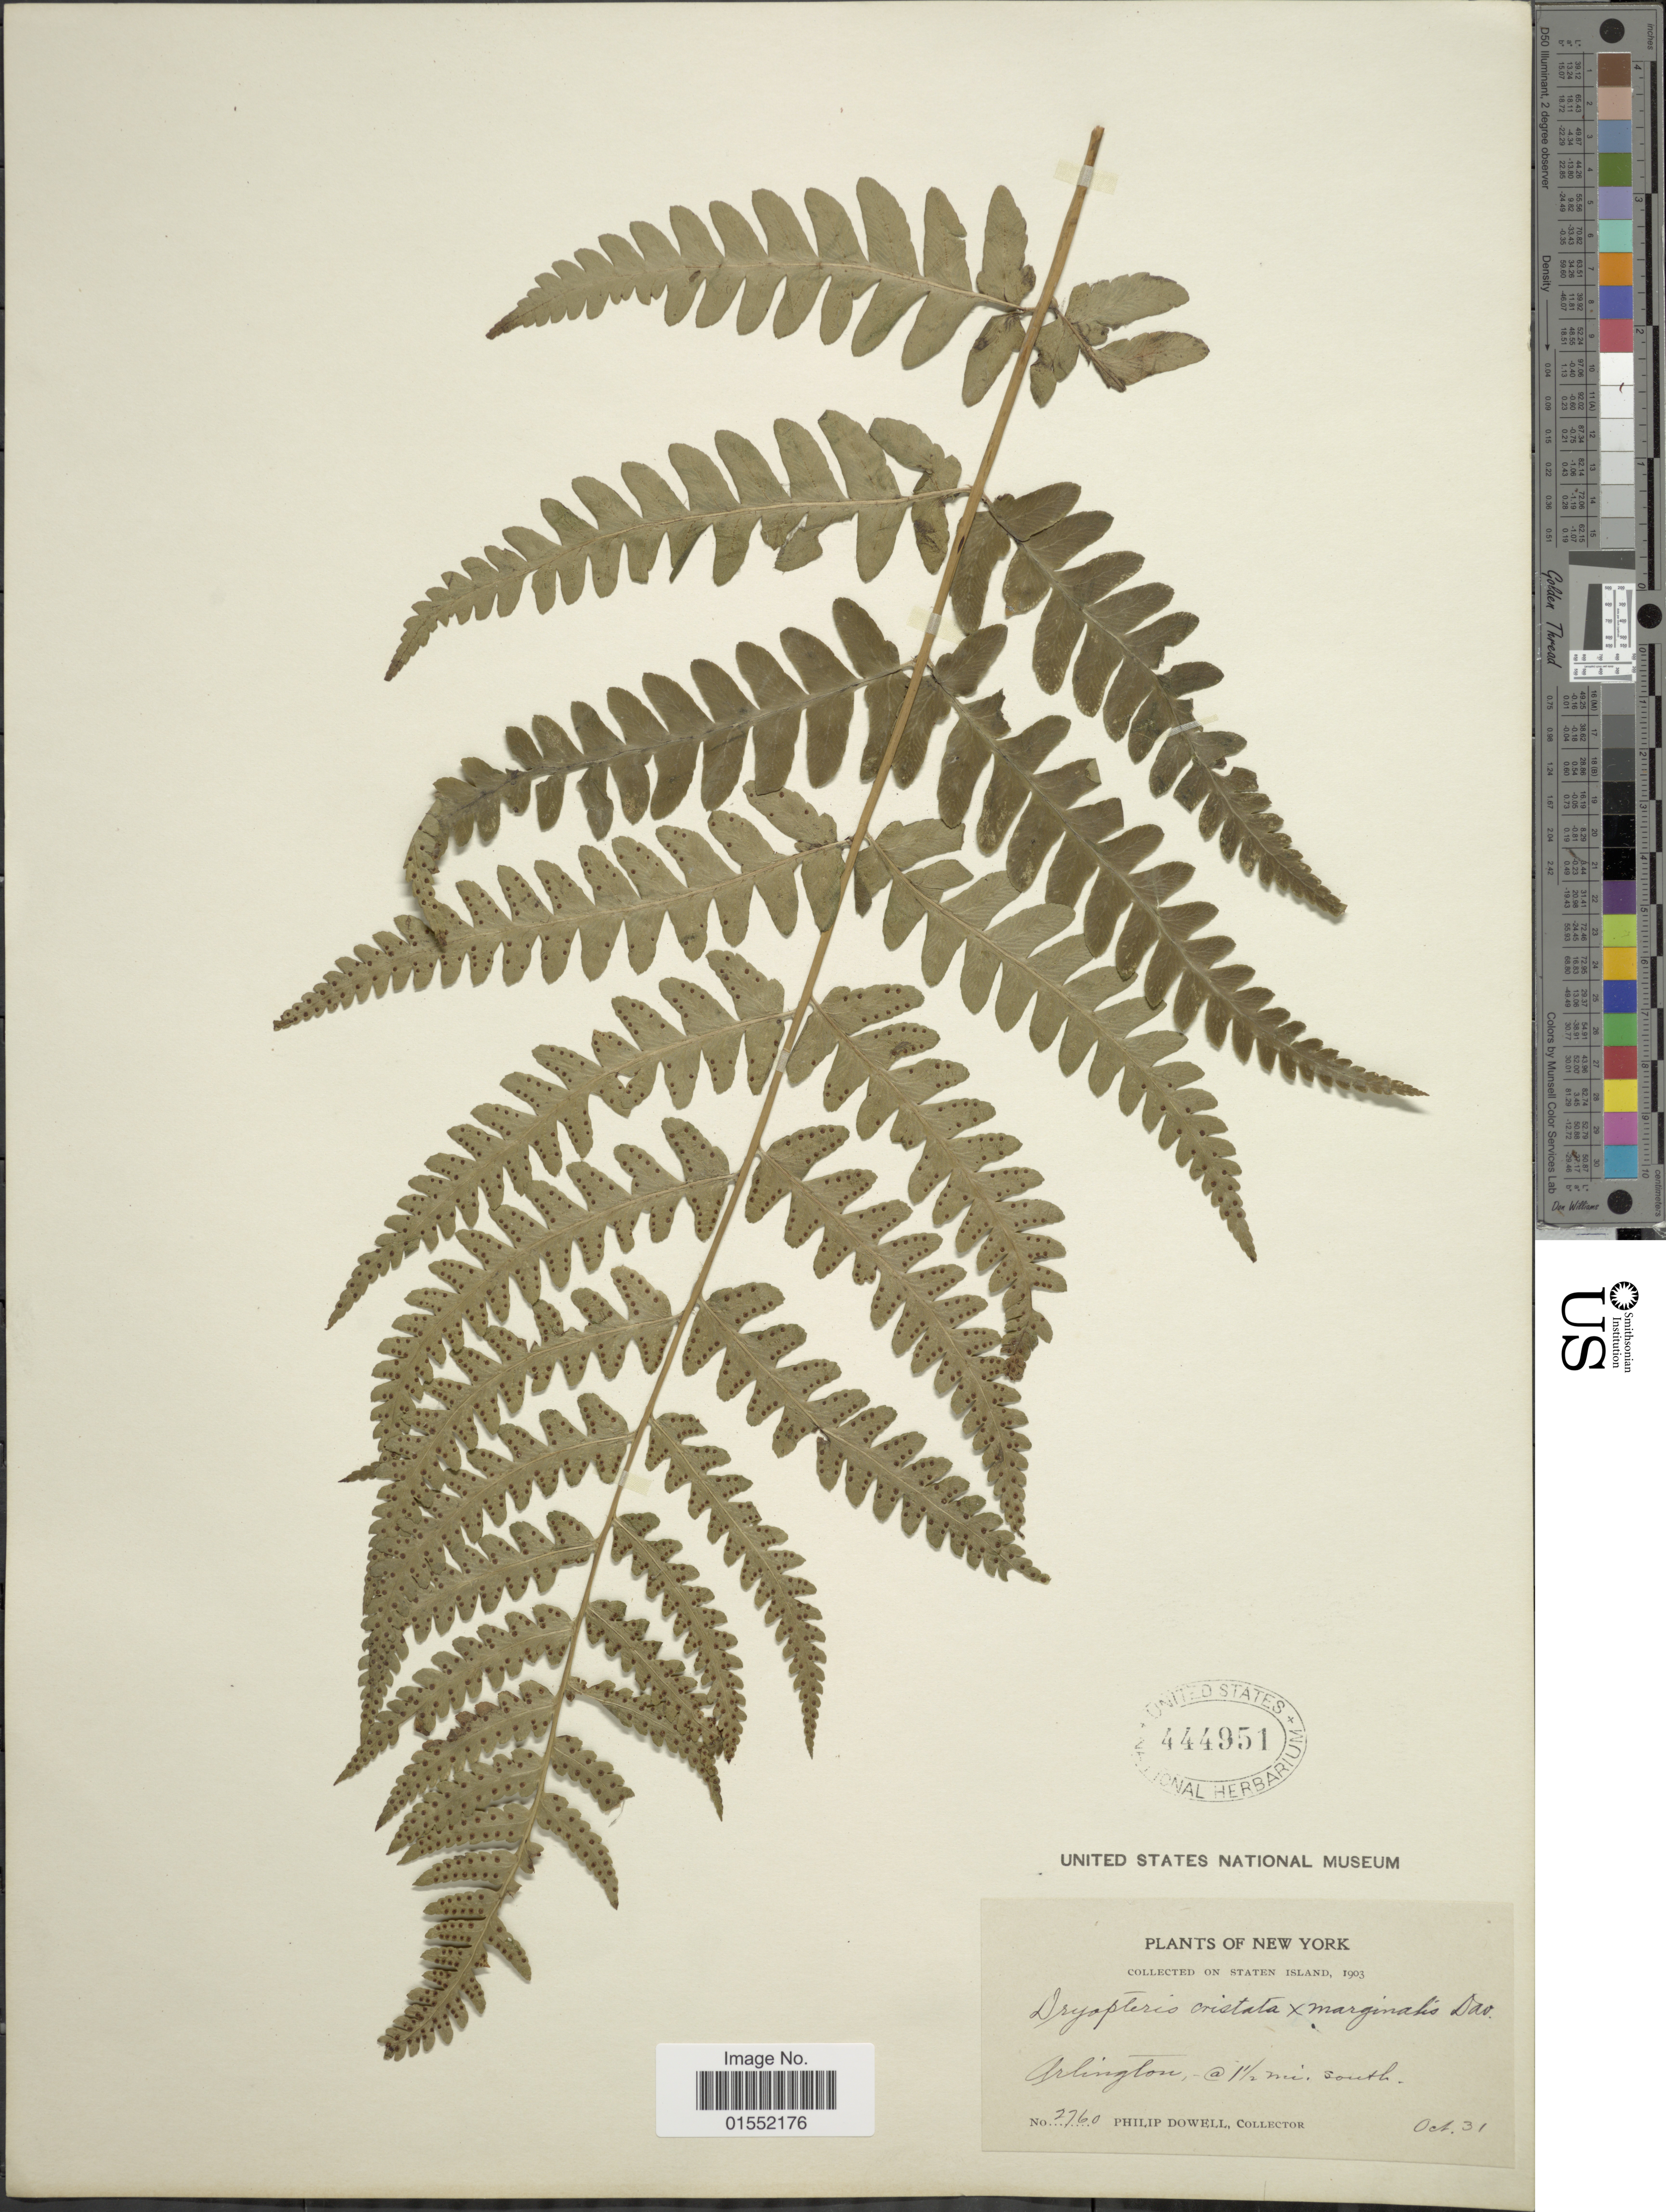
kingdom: Plantae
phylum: Tracheophyta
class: Polypodiopsida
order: Polypodiales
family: Dryopteridaceae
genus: Dryopteris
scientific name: Dryopteris x slossoniae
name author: Wherry ex Lellinger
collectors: P. Dowell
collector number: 2760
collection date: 1903-10-31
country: United States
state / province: New York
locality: On Staten Island, Arlington, @ 1½ mi. south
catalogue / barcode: US 444951